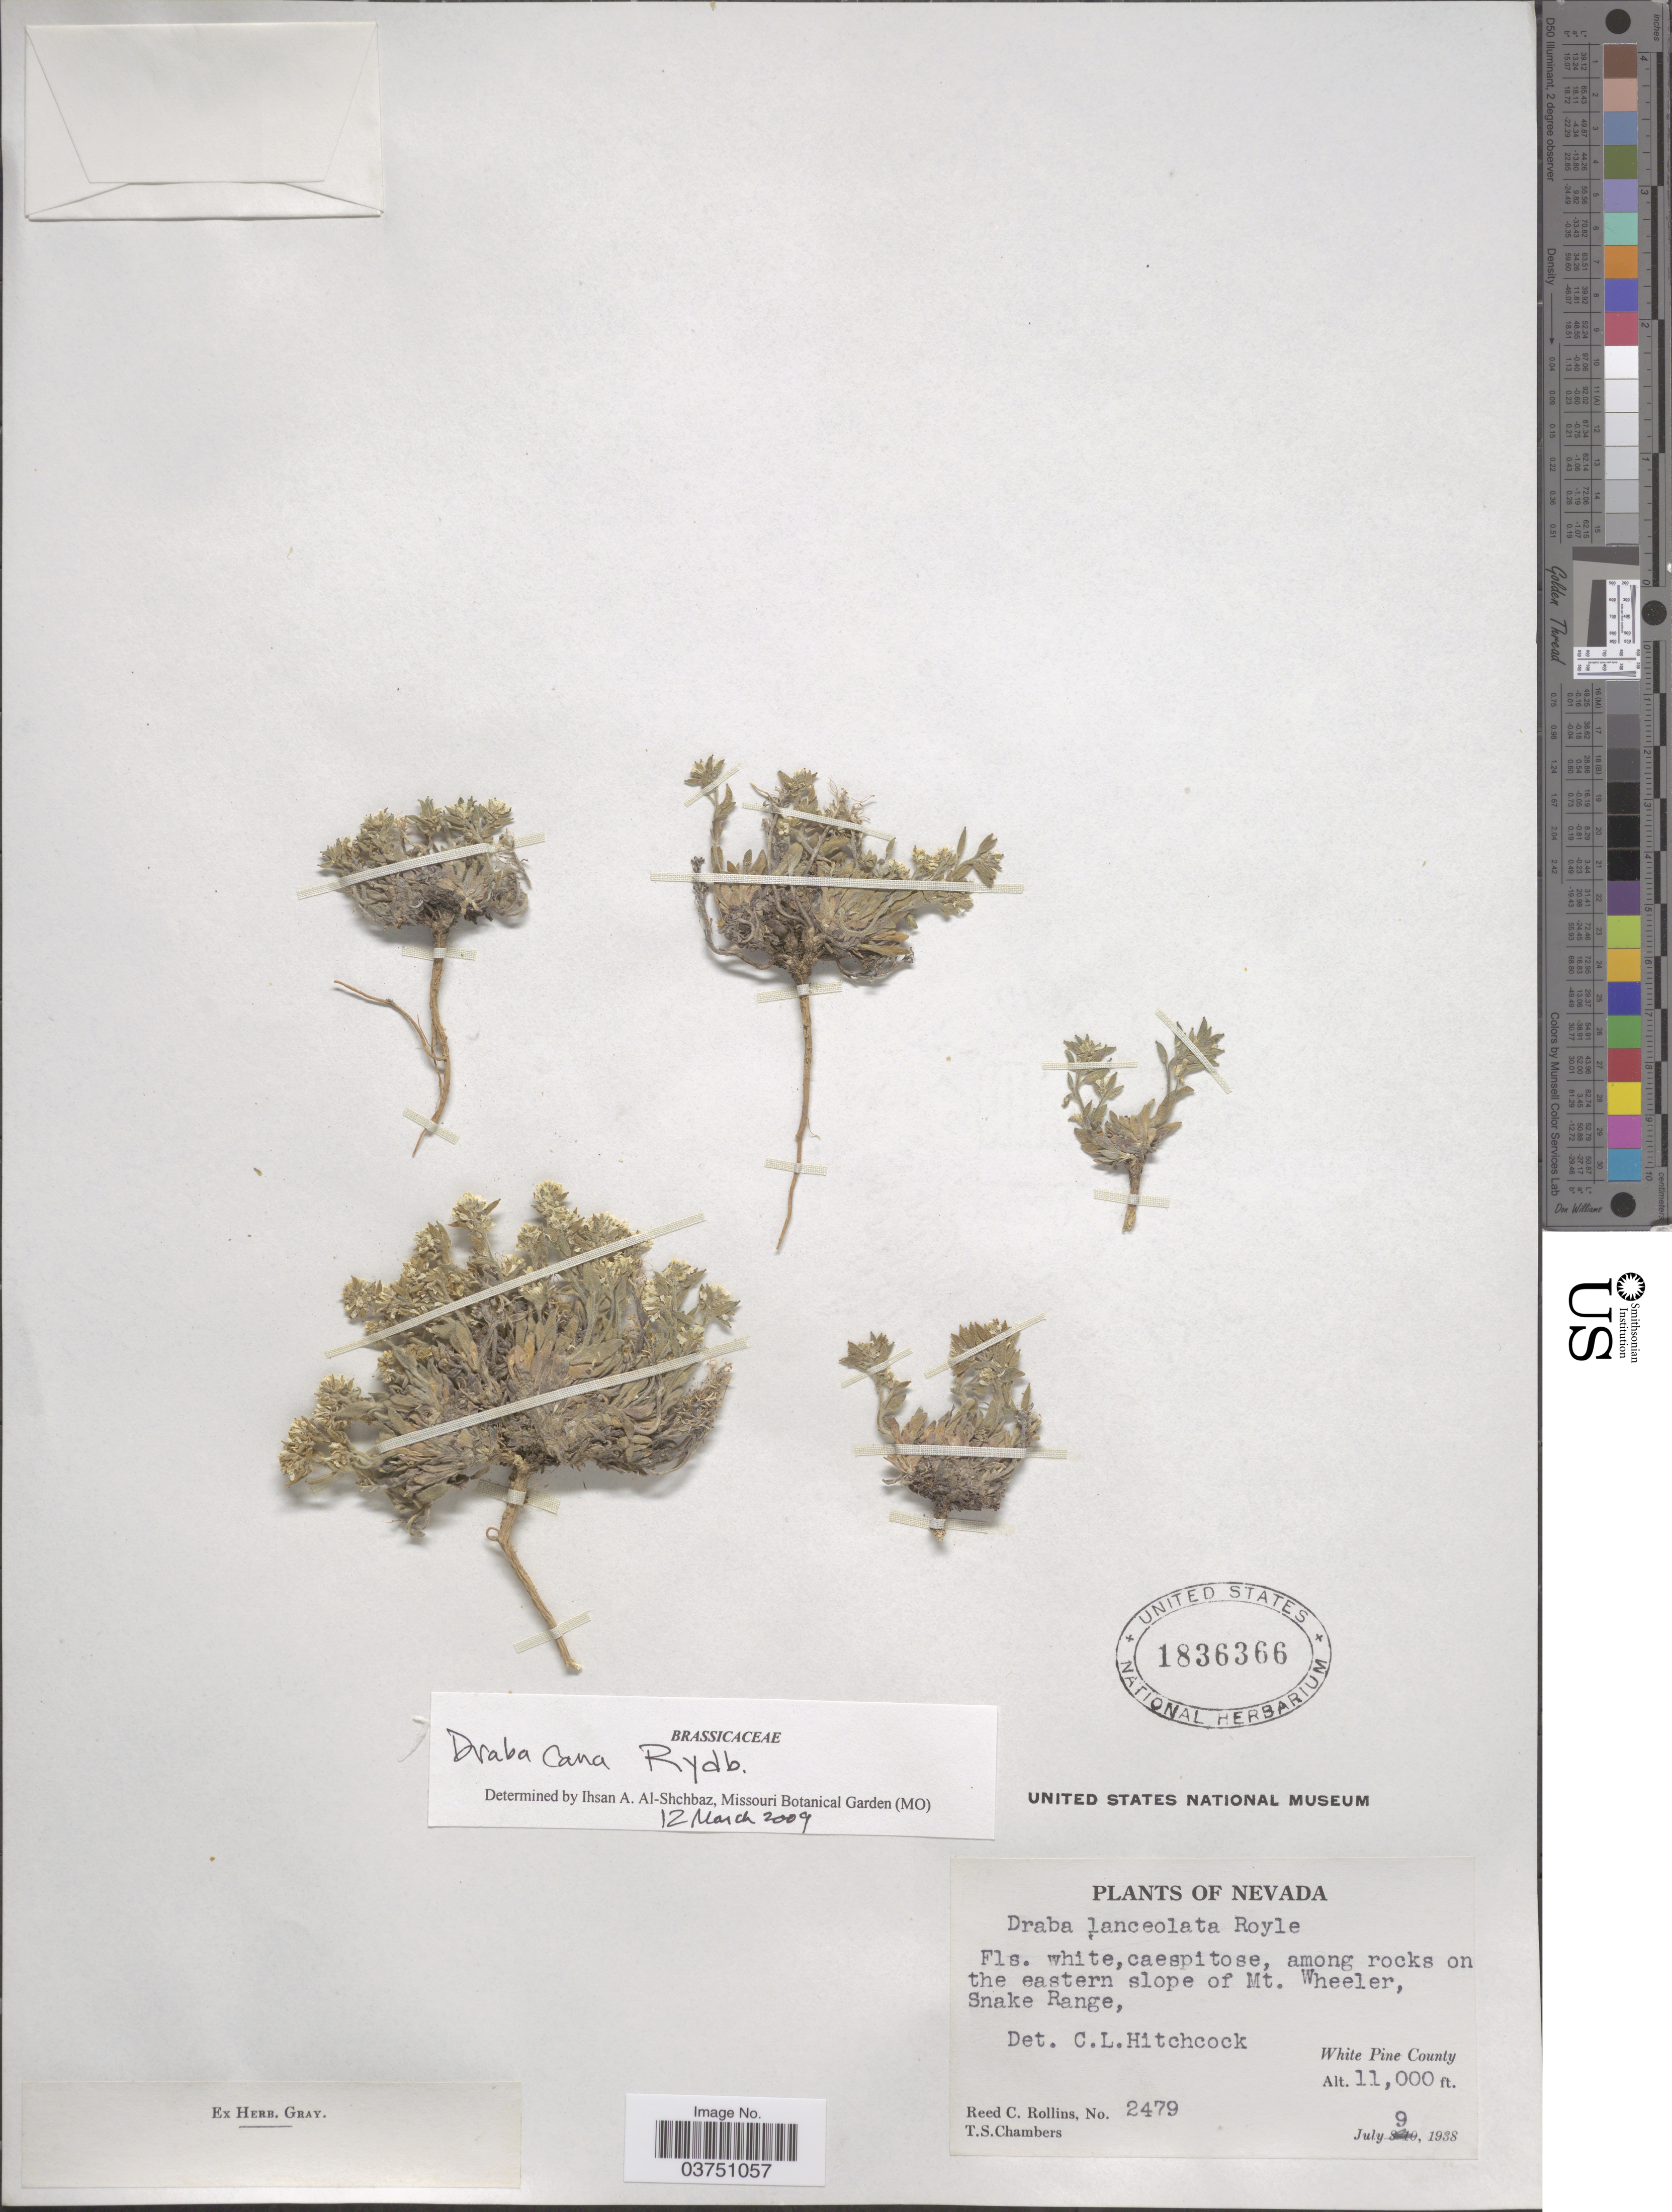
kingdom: Plantae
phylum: Tracheophyta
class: Magnoliopsida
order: Brassicales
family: Brassicaceae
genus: Draba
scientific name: Draba cana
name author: Rydb.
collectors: R. C. Rollins & T. Chambers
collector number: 2479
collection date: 1938-07-09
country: United States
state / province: Nevada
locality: The eastern slope of Mt. Wheeler, Snake Range, White Pine County.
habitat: among rocks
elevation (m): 3353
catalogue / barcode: US 1836366